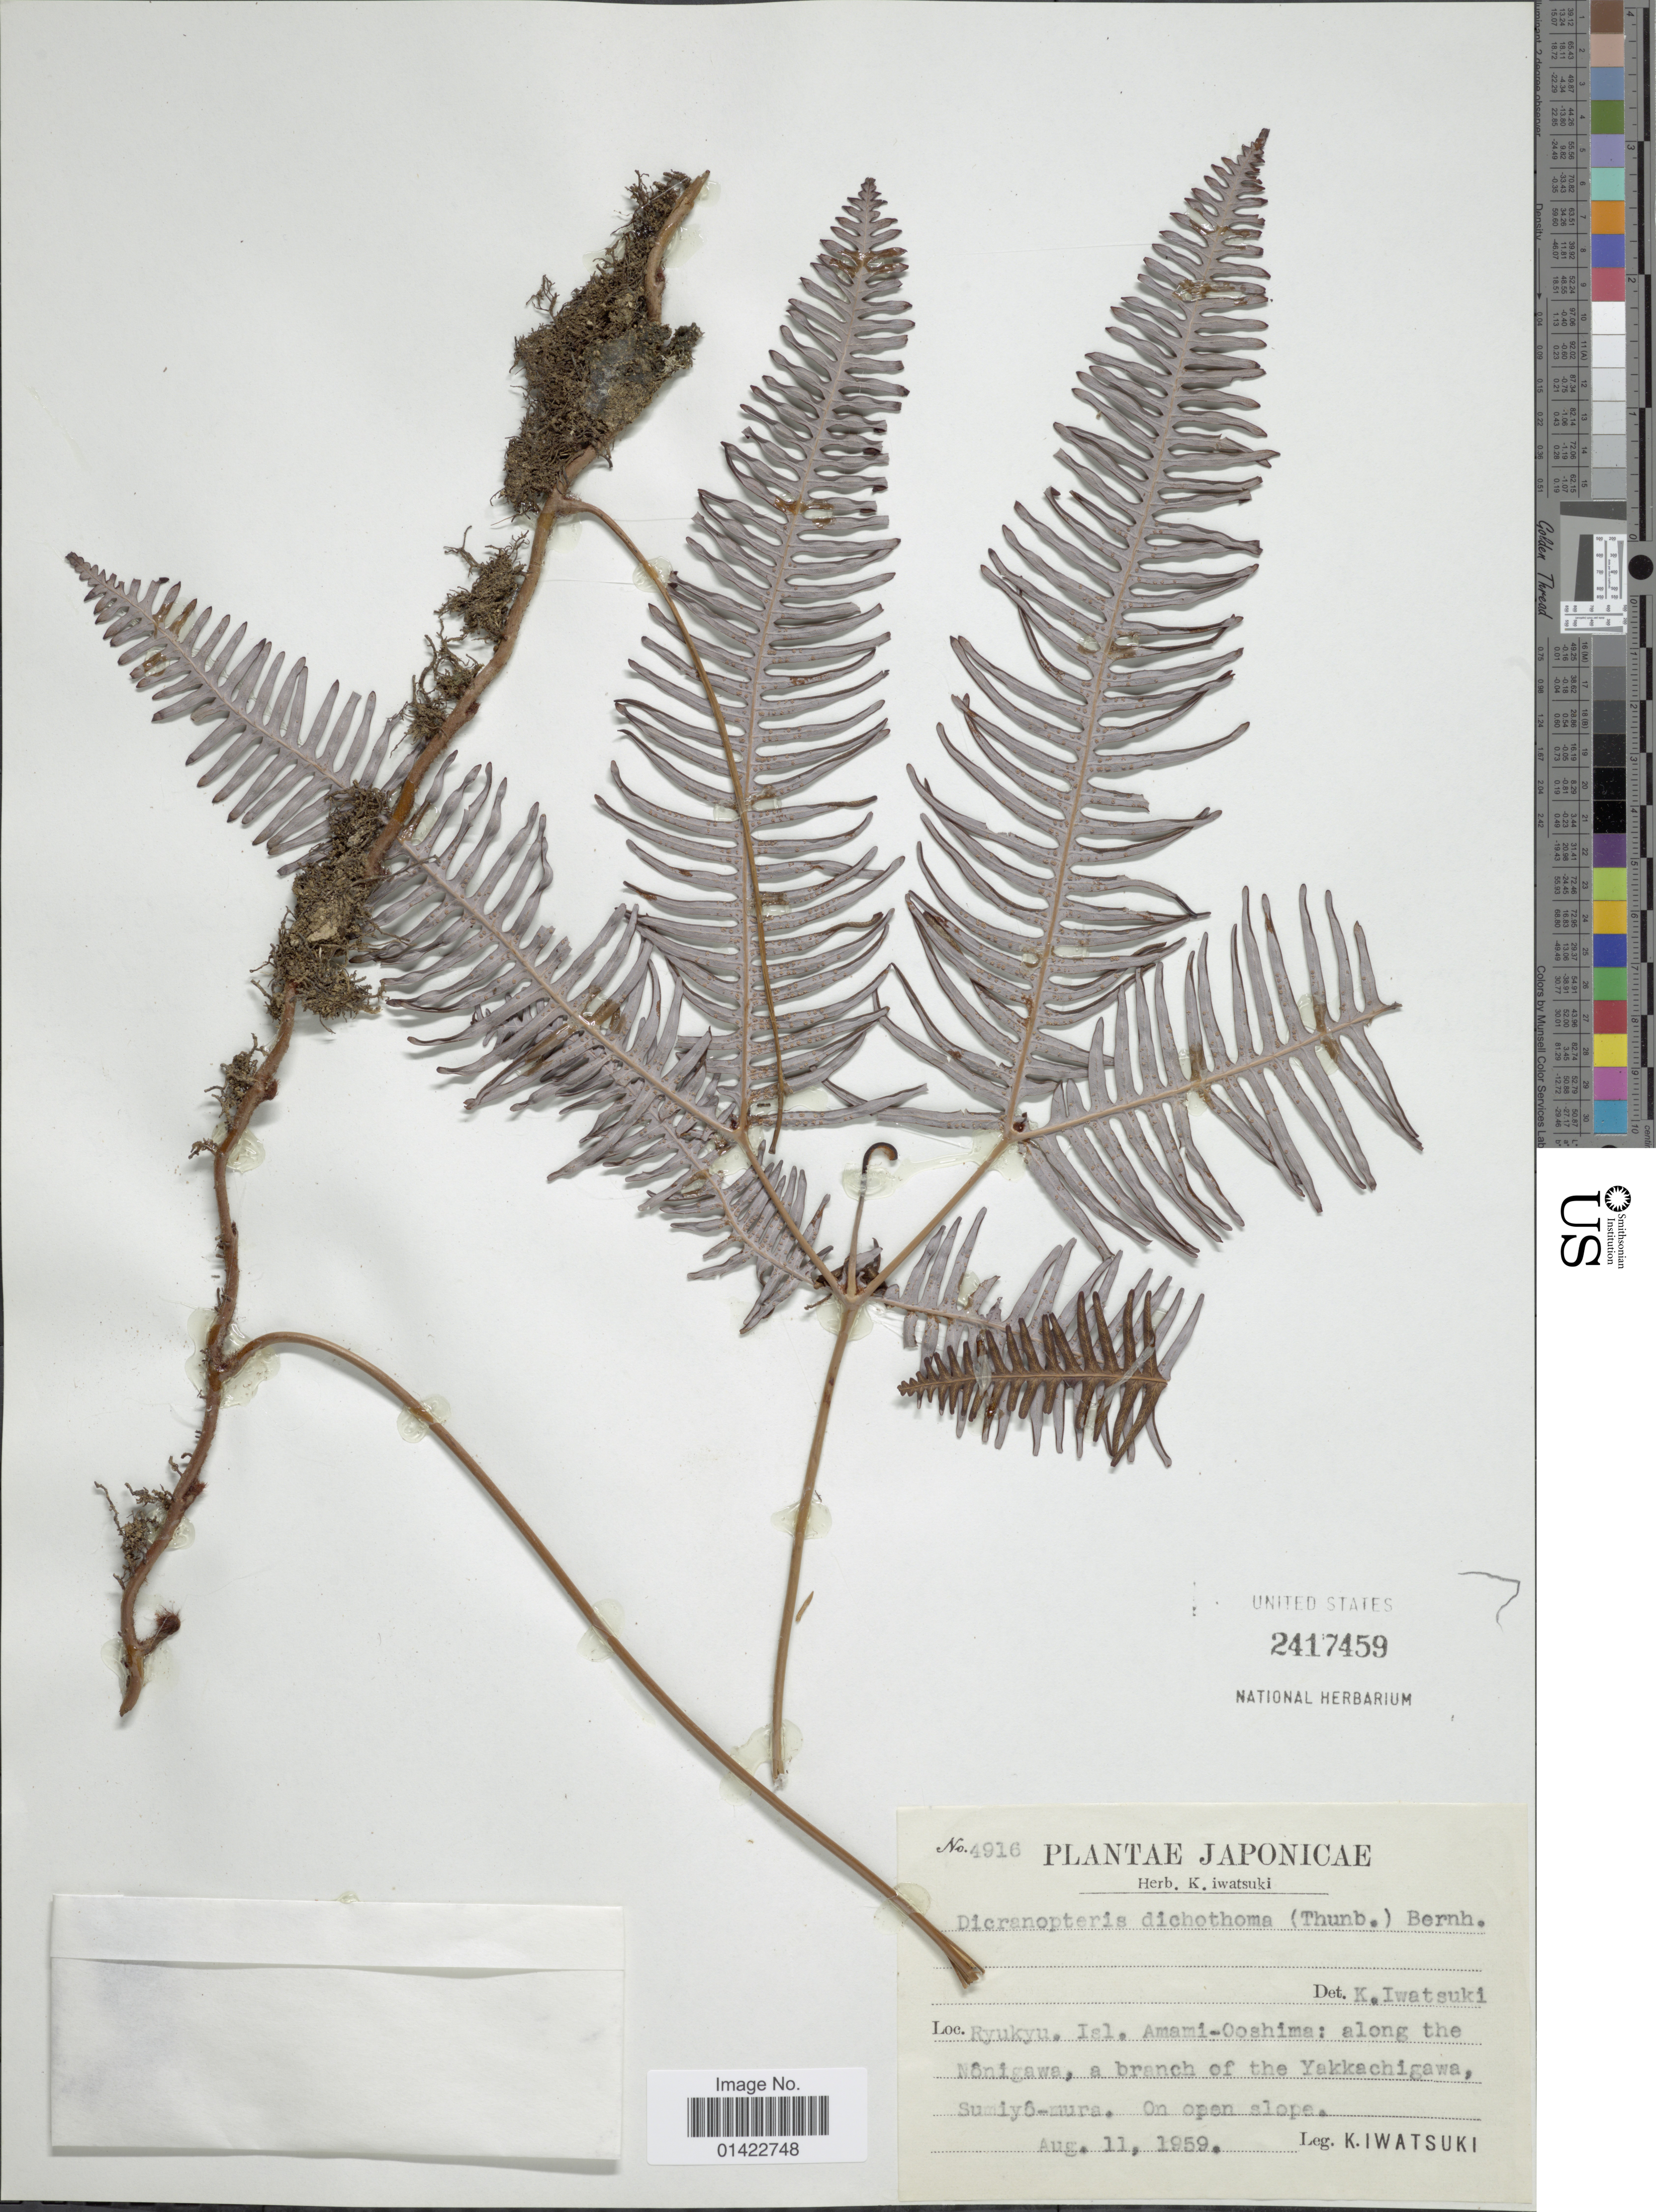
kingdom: Plantae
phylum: Tracheophyta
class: Polypodiopsida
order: Gleicheniales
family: Gleicheniaceae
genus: Sticherus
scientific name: Sticherus dichotomus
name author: (L.) Copel.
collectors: K. Iwatsuki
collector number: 4916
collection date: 1959-08-11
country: Japan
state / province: Okinawa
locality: Ryukyu. Isl. Amami-Ooshima: along the Nonigawa, a branch of the Yakkachigawa, Sumiyo-mura.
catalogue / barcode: US 2417459